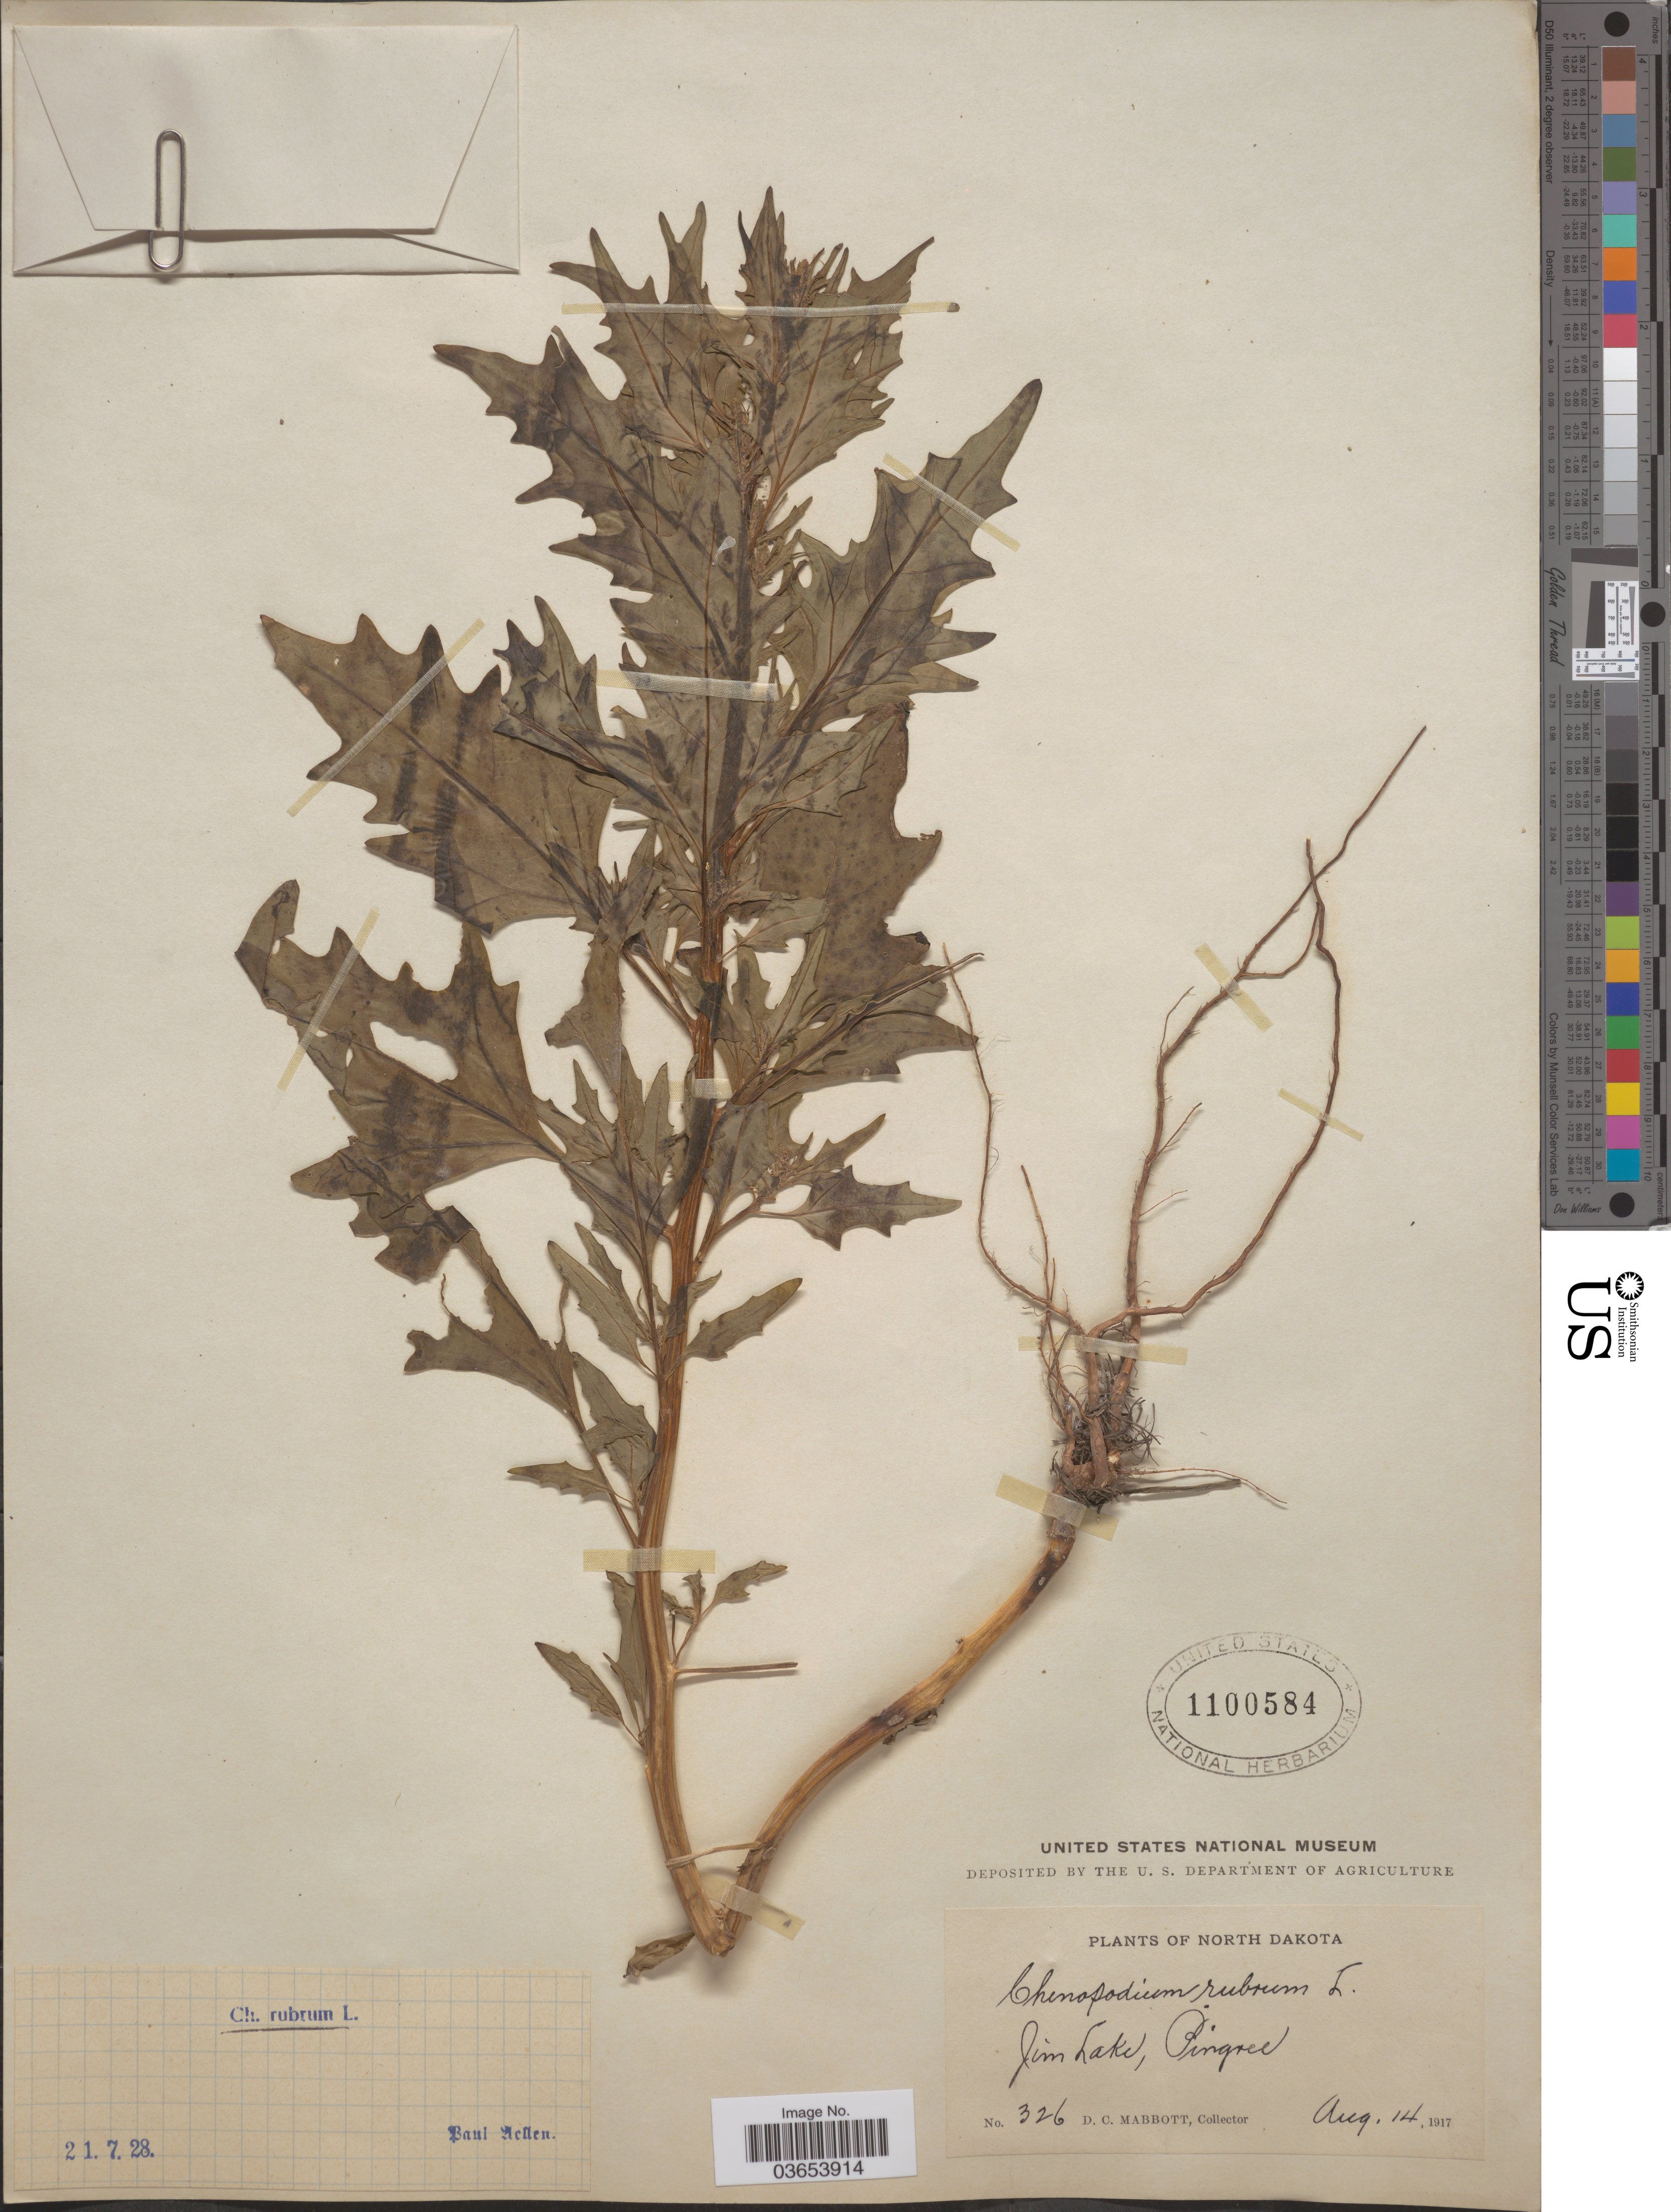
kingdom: Plantae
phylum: Tracheophyta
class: Magnoliopsida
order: Caryophyllales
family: Amaranthaceae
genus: Chenopodium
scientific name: Chenopodium rubrum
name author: L.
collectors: D. Mabbott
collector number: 326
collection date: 1917-08-14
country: United States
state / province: North Dakota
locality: Jim Lake, Pingree.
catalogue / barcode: US 1100584